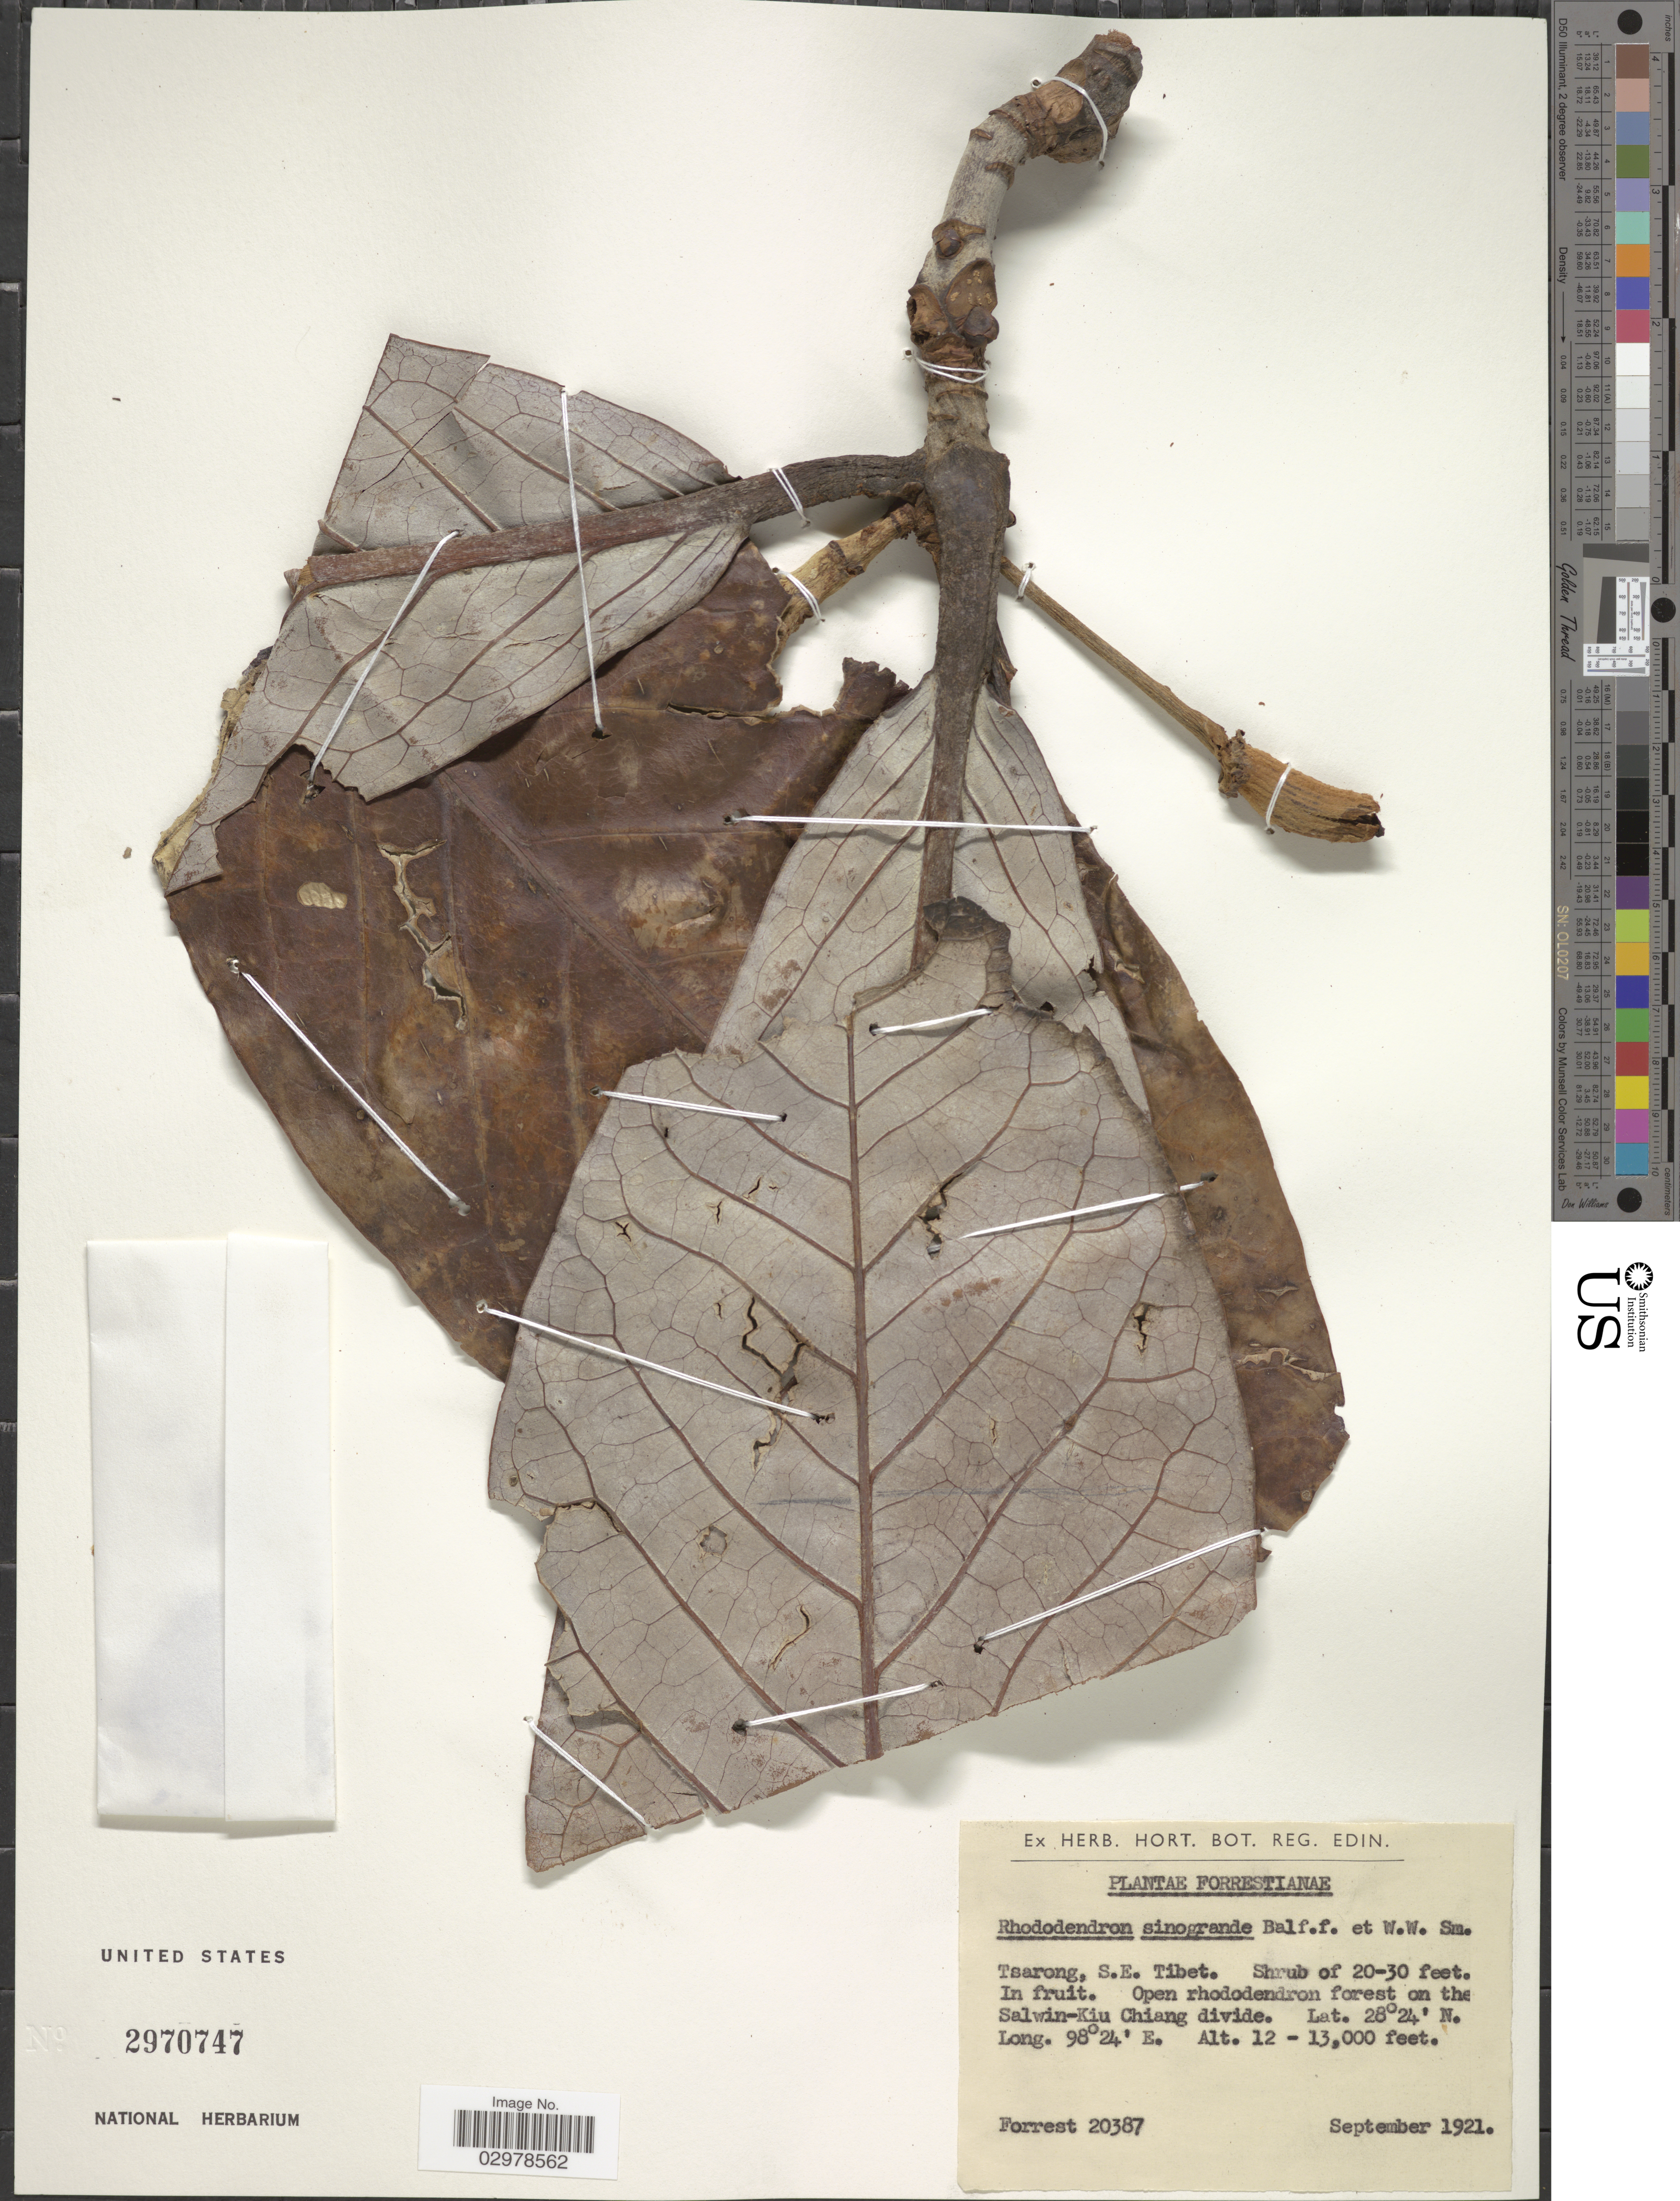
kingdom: Plantae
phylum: Tracheophyta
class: Magnoliopsida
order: Ericales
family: Ericaceae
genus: Rhododendron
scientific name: Rhododendron sinogrande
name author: Balf. f. & W.W. Sm.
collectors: -. Forrest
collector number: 20387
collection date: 1921-09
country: China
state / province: Xizang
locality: Tsarong, S.E. Tibet. Open rhododendron forest on the Salwin-Kiu Chiang divide.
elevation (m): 3658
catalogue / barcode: US 2970747